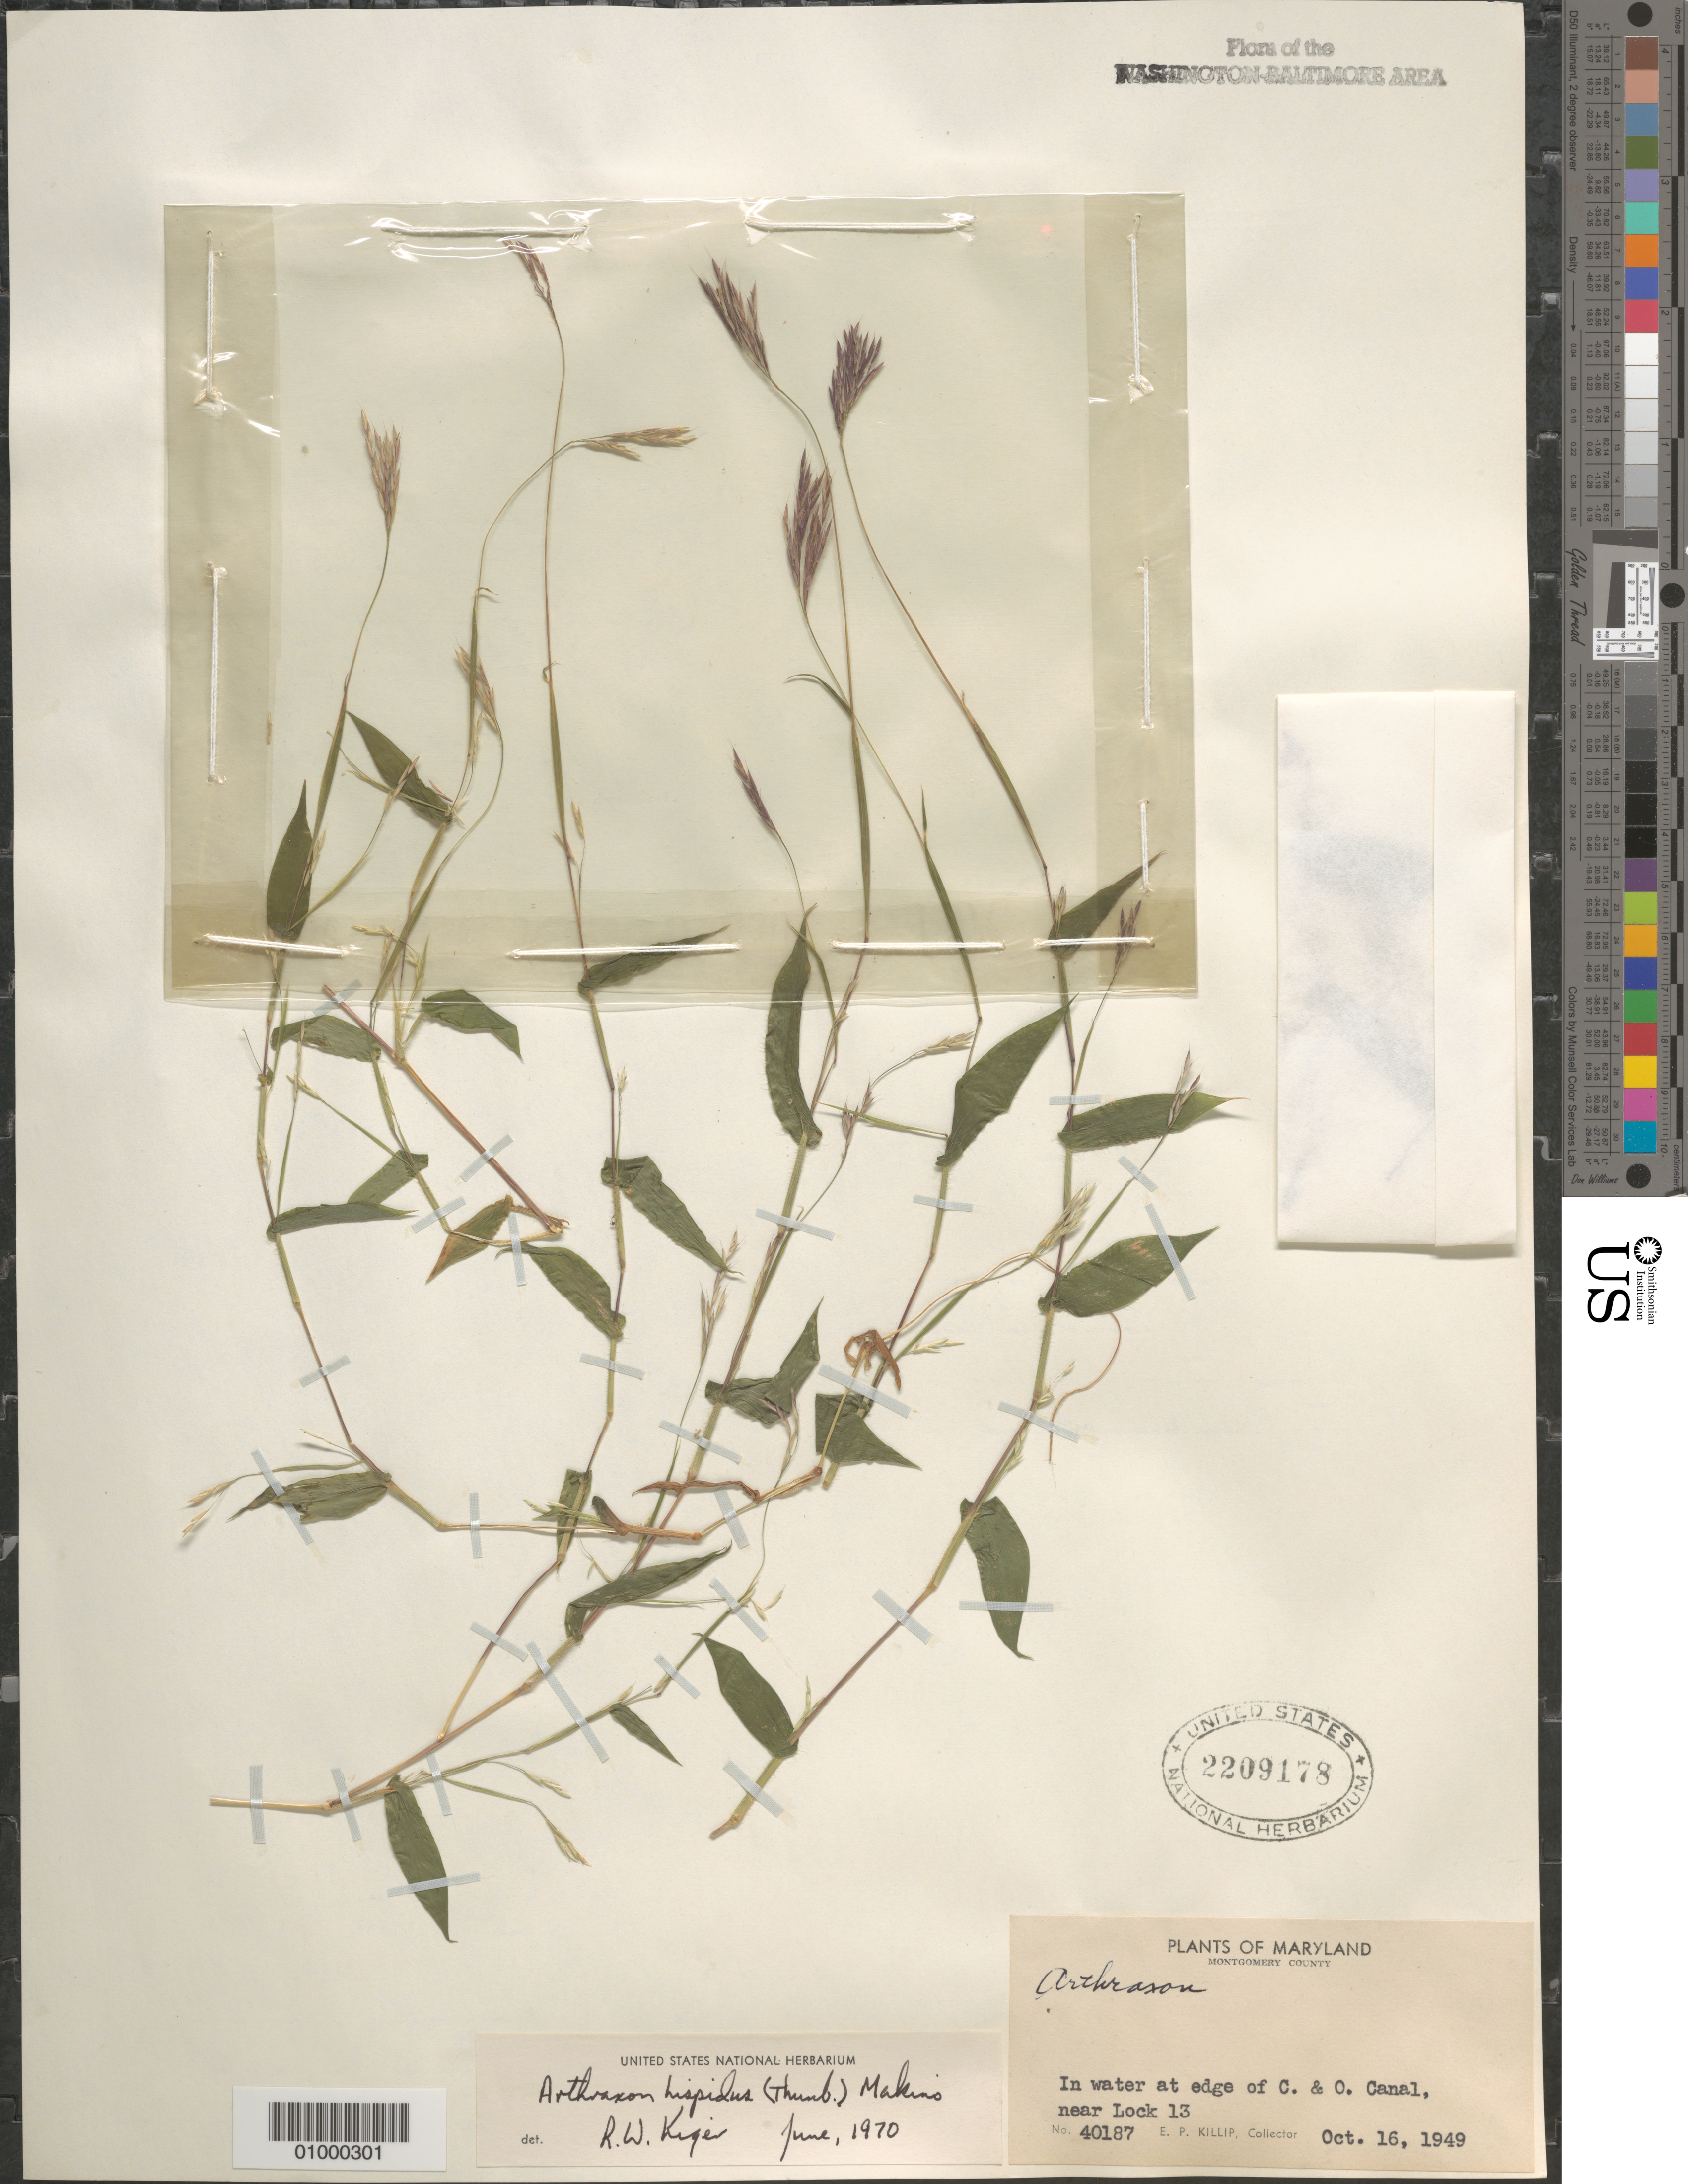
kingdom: Plantae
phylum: Tracheophyta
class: Liliopsida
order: Poales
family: Poaceae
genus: Arthraxon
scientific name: Arthraxon hispidus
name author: (Thunb.) Makino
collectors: E. P. Killip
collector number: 40187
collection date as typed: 16 Oct 1949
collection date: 1949-10-16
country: United States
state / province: Maryland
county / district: Montgomery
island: Plummers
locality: Plummer's Island C. & O. Canal, near Lock 13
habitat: in water at edge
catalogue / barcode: US 2209178